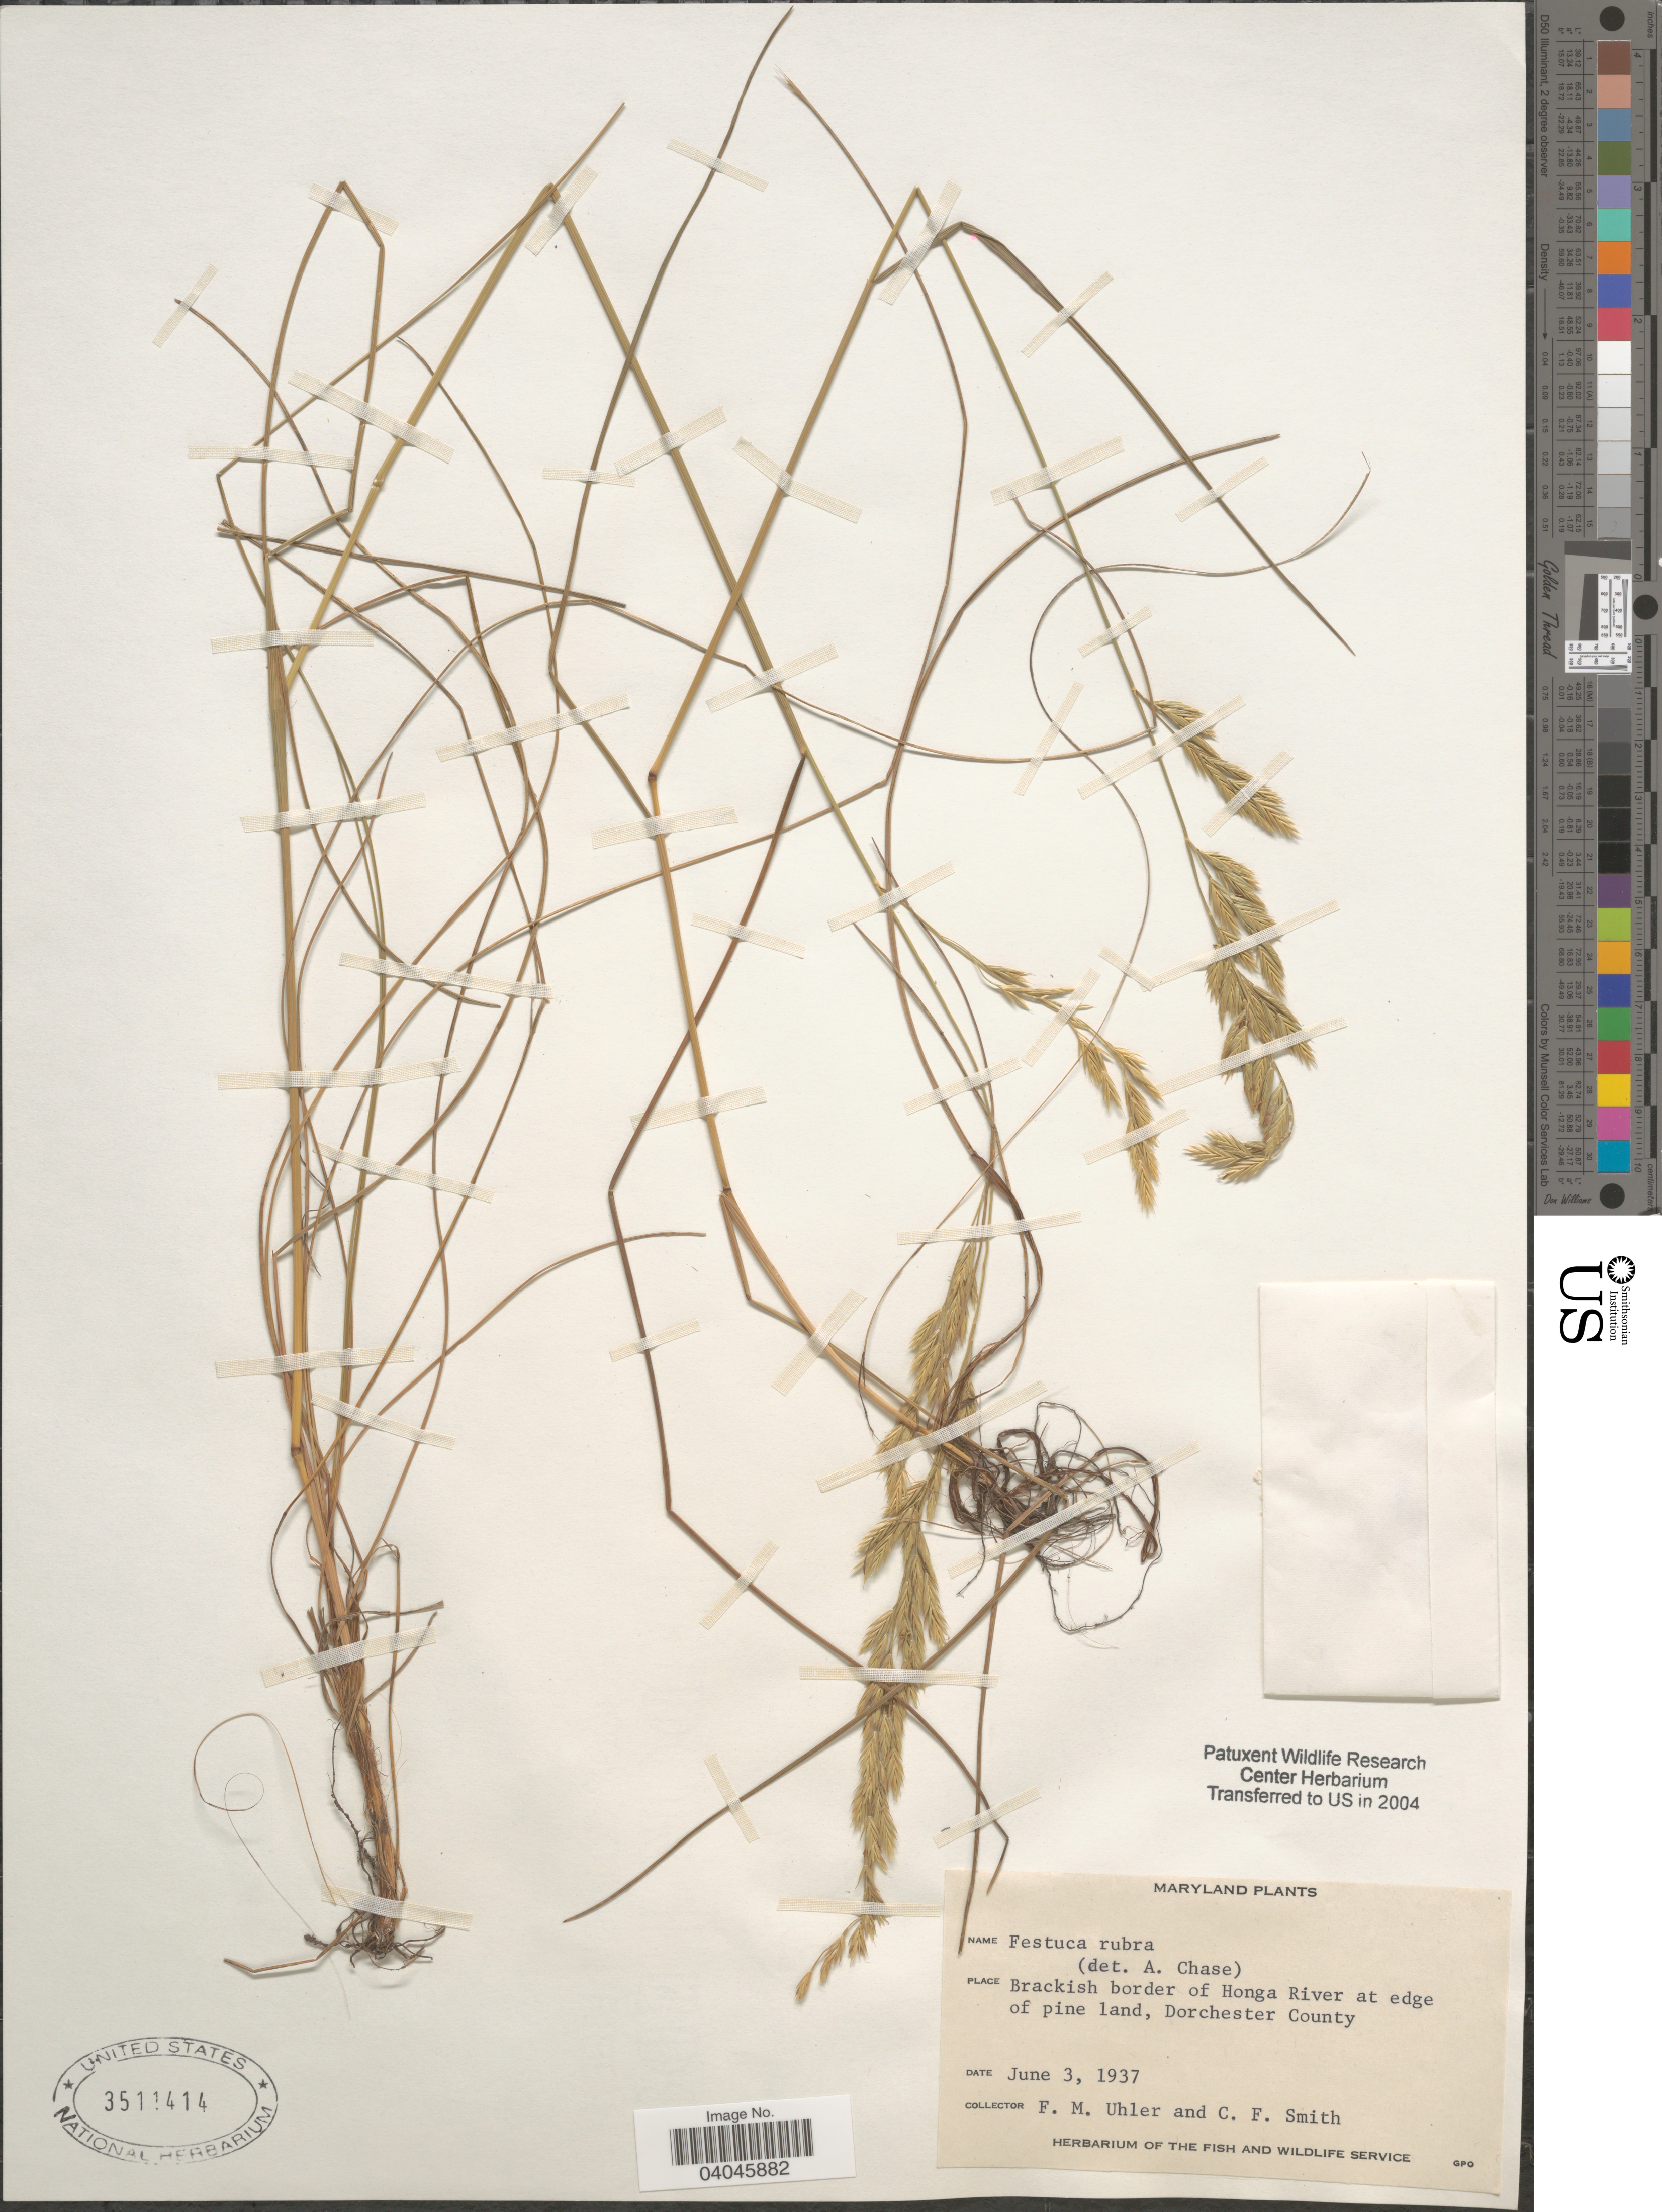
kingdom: Plantae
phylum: Tracheophyta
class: Liliopsida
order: Poales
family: Poaceae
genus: Festuca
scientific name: Festuca rubra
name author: L.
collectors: F. M. Uhler & C. F. Smith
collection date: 1937-06-03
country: United States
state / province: Maryland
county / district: Dorchester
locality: Brackish border of Honga River at edge of pine land, Dorchester County.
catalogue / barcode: US 3511414